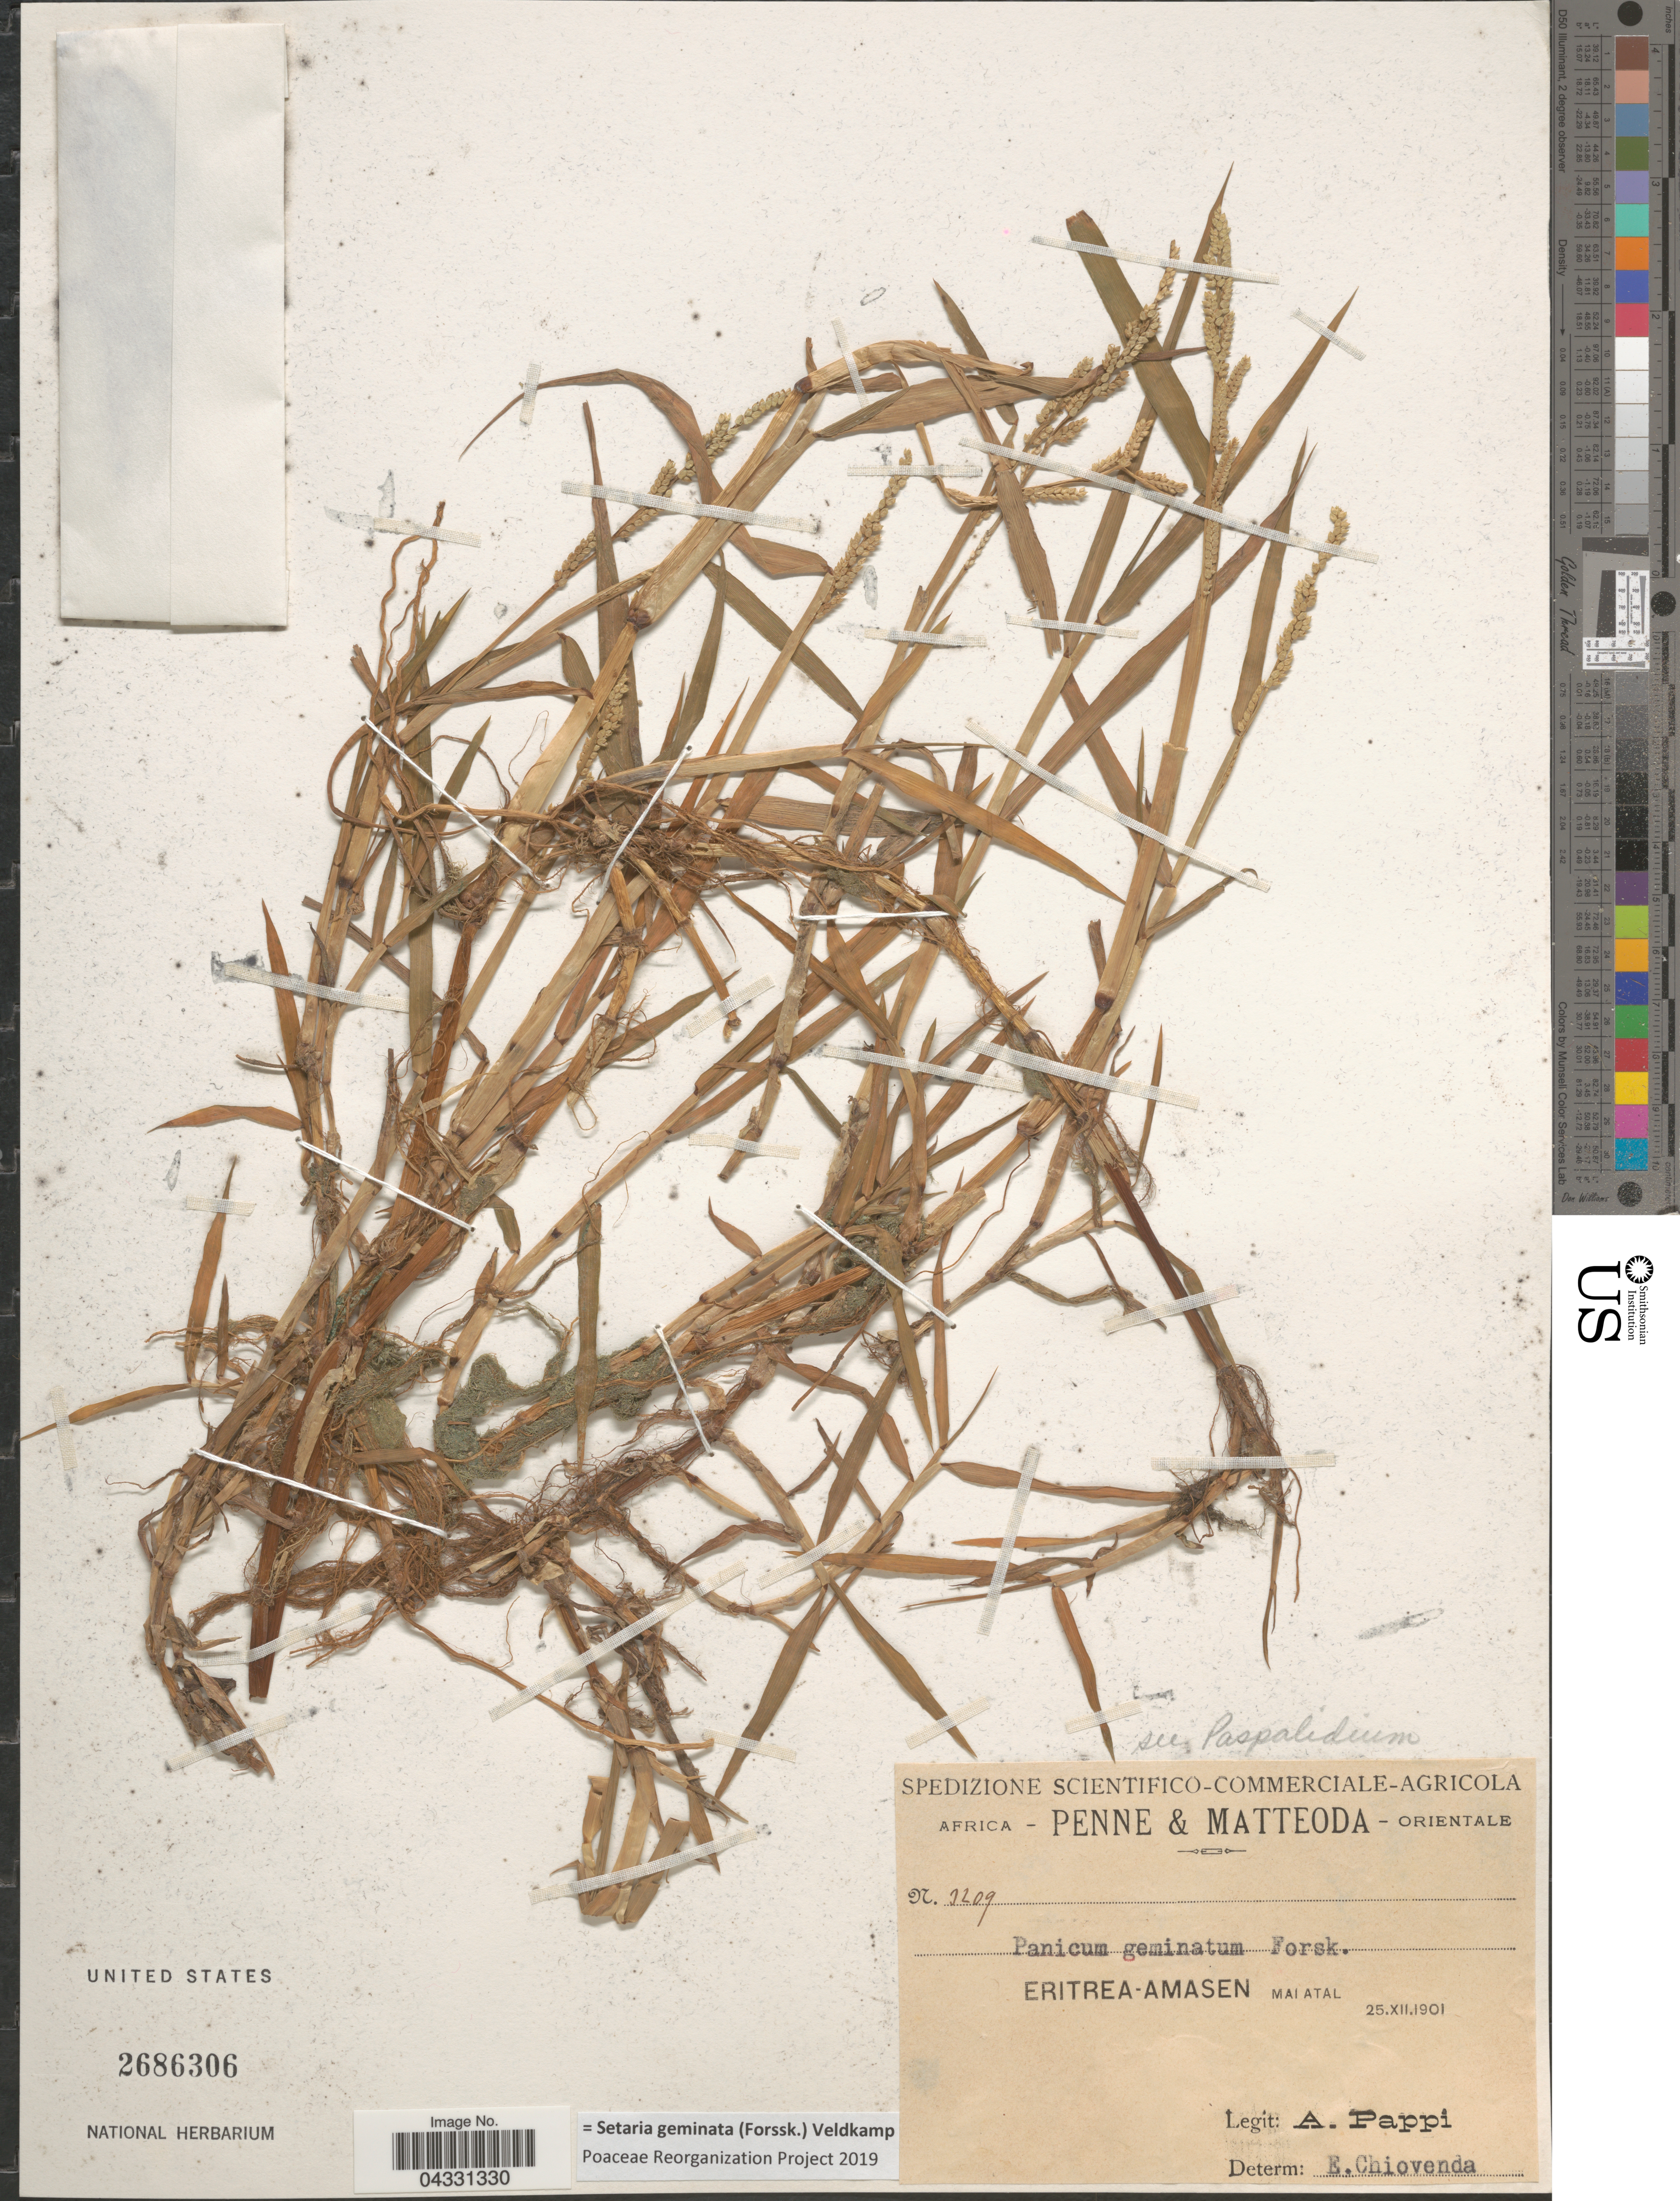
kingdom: Plantae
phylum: Tracheophyta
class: Liliopsida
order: Poales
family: Poaceae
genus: Setaria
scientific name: Setaria geminata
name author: (Forssk.) Veldkamp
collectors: A. Pappi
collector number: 3209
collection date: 1901-12-25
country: Eritrea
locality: Africa Orientale. Eritrea-Amasen. Mai Atal.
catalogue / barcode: US 2686306